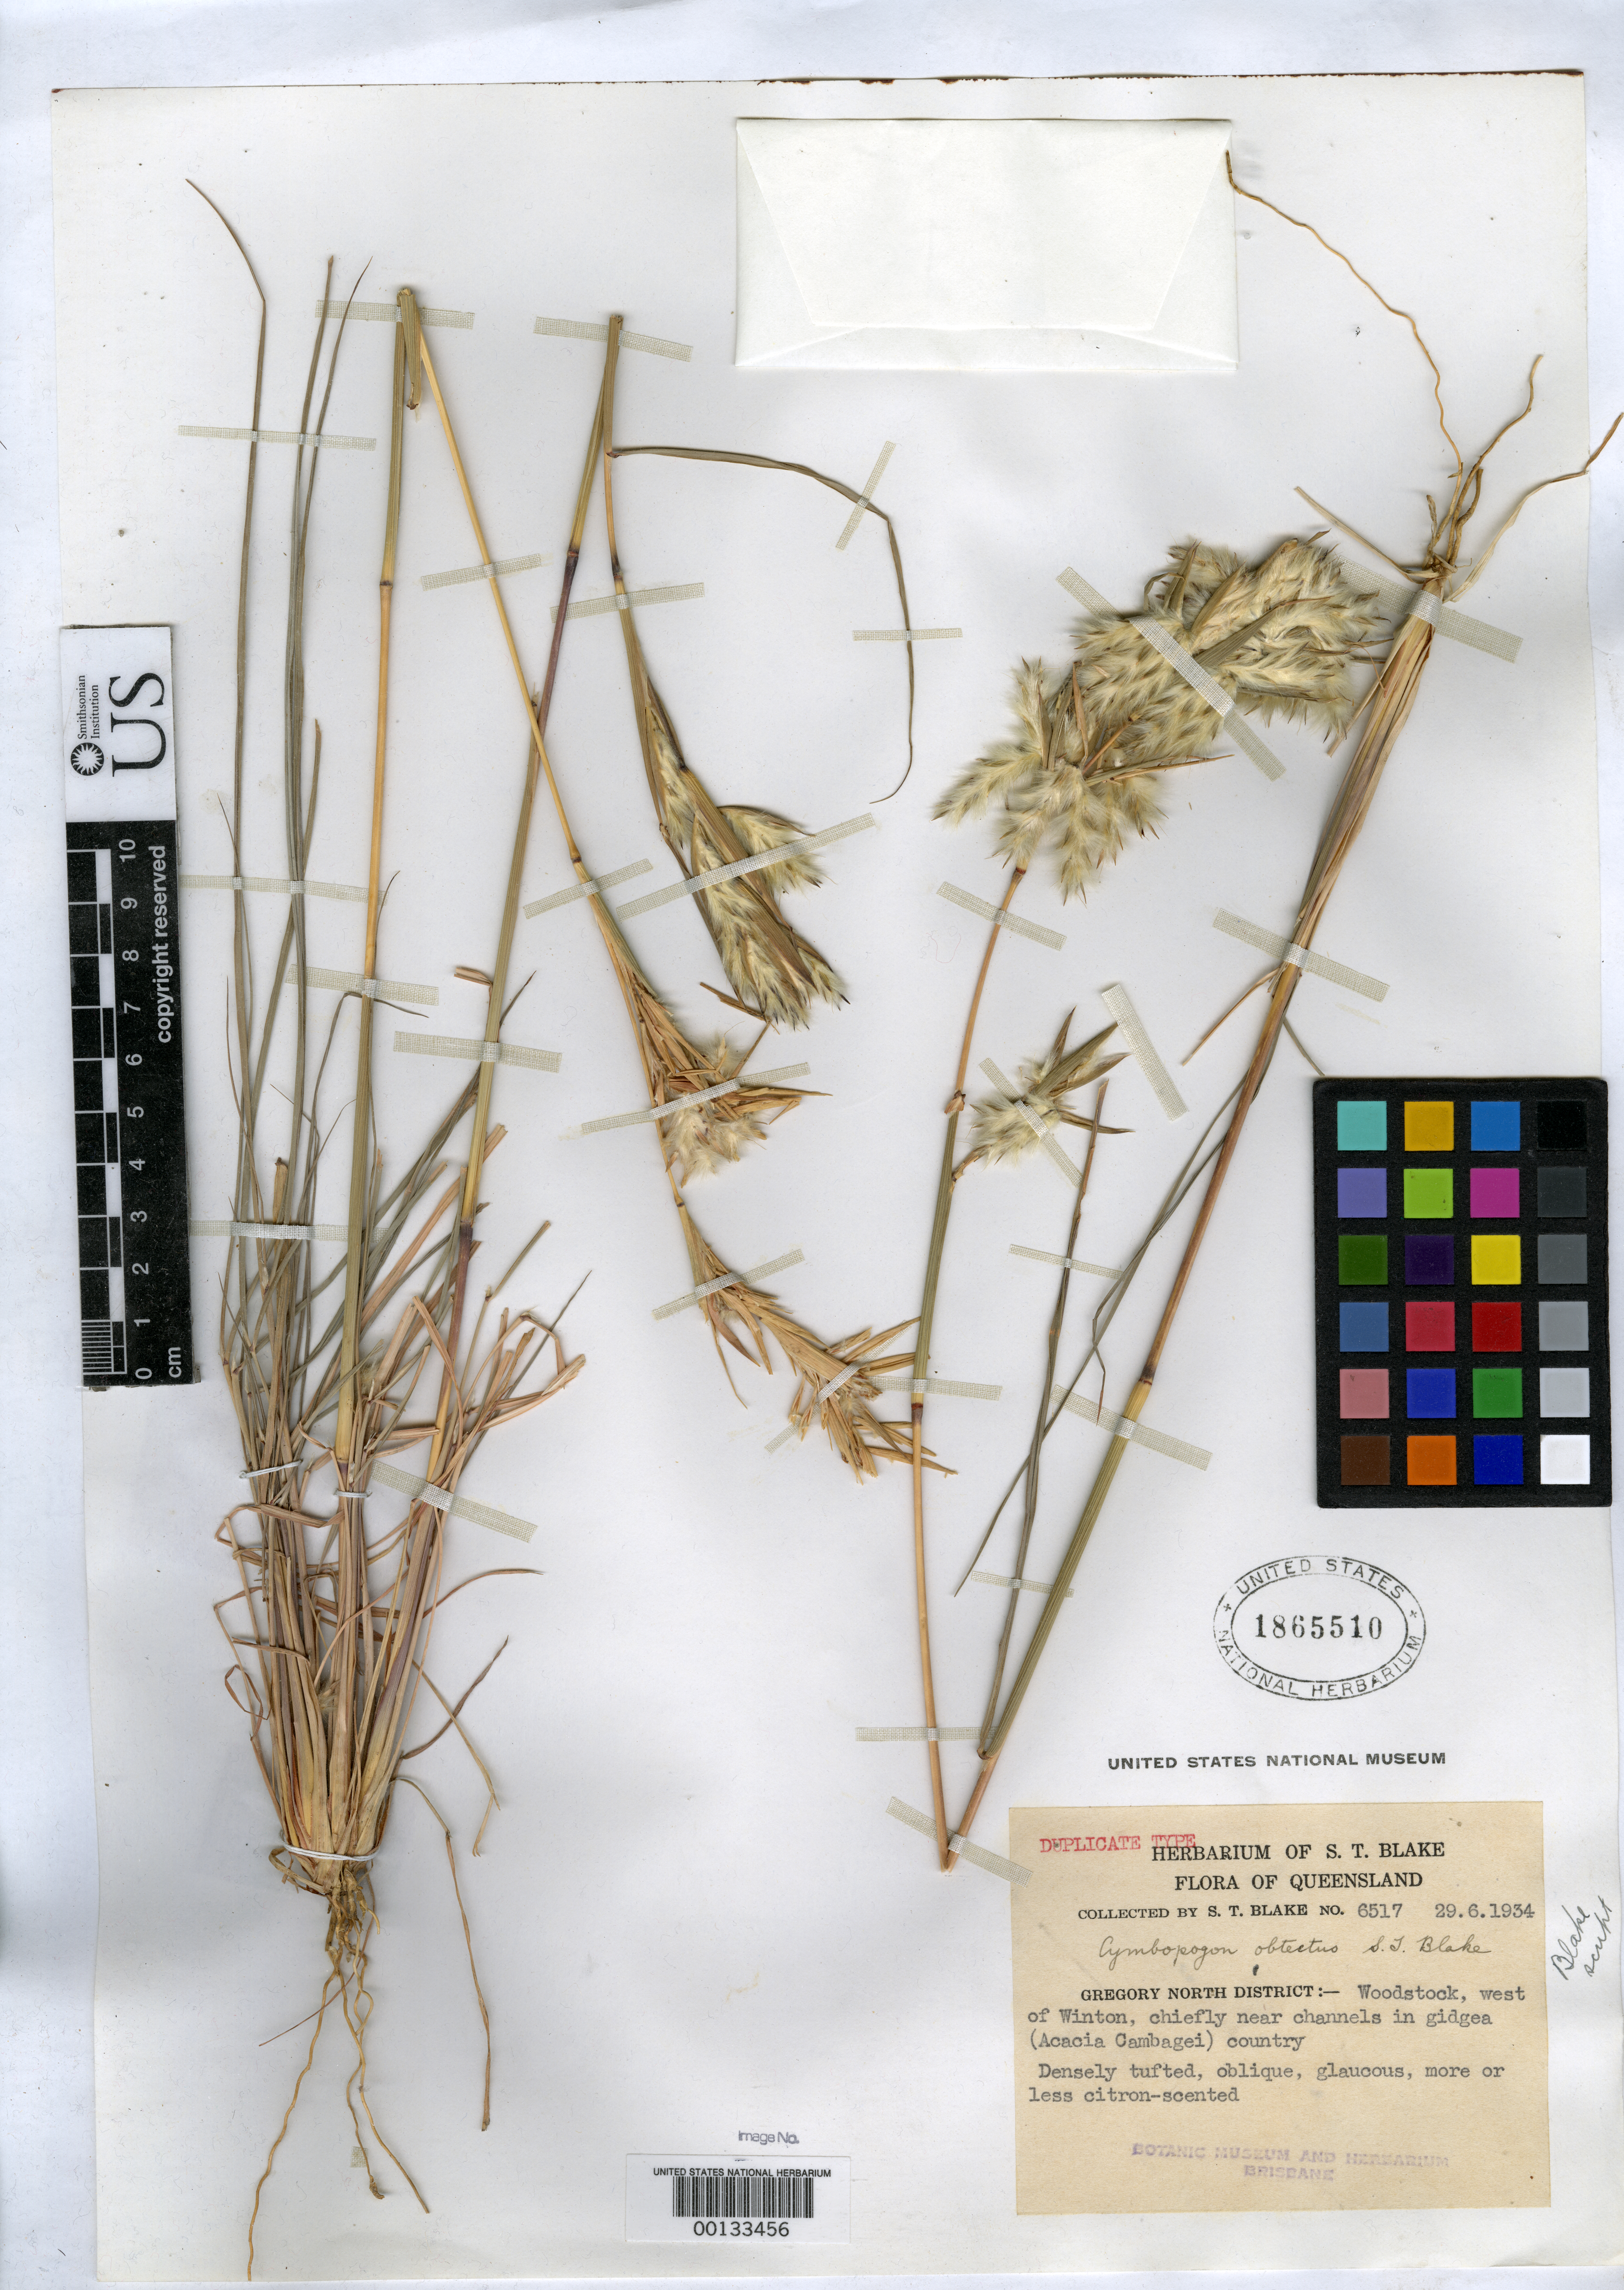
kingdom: Plantae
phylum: Tracheophyta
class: Liliopsida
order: Poales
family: Poaceae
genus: Cymbopogon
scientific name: Cymbopogon obtectus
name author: S.T. Blake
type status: Isotype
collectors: S. T. Blake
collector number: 6517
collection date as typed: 29 Jun 1934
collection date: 1934-06-29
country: Australia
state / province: Queensland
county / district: Gregory North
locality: Woodstock, W of Winton.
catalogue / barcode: US 1865510